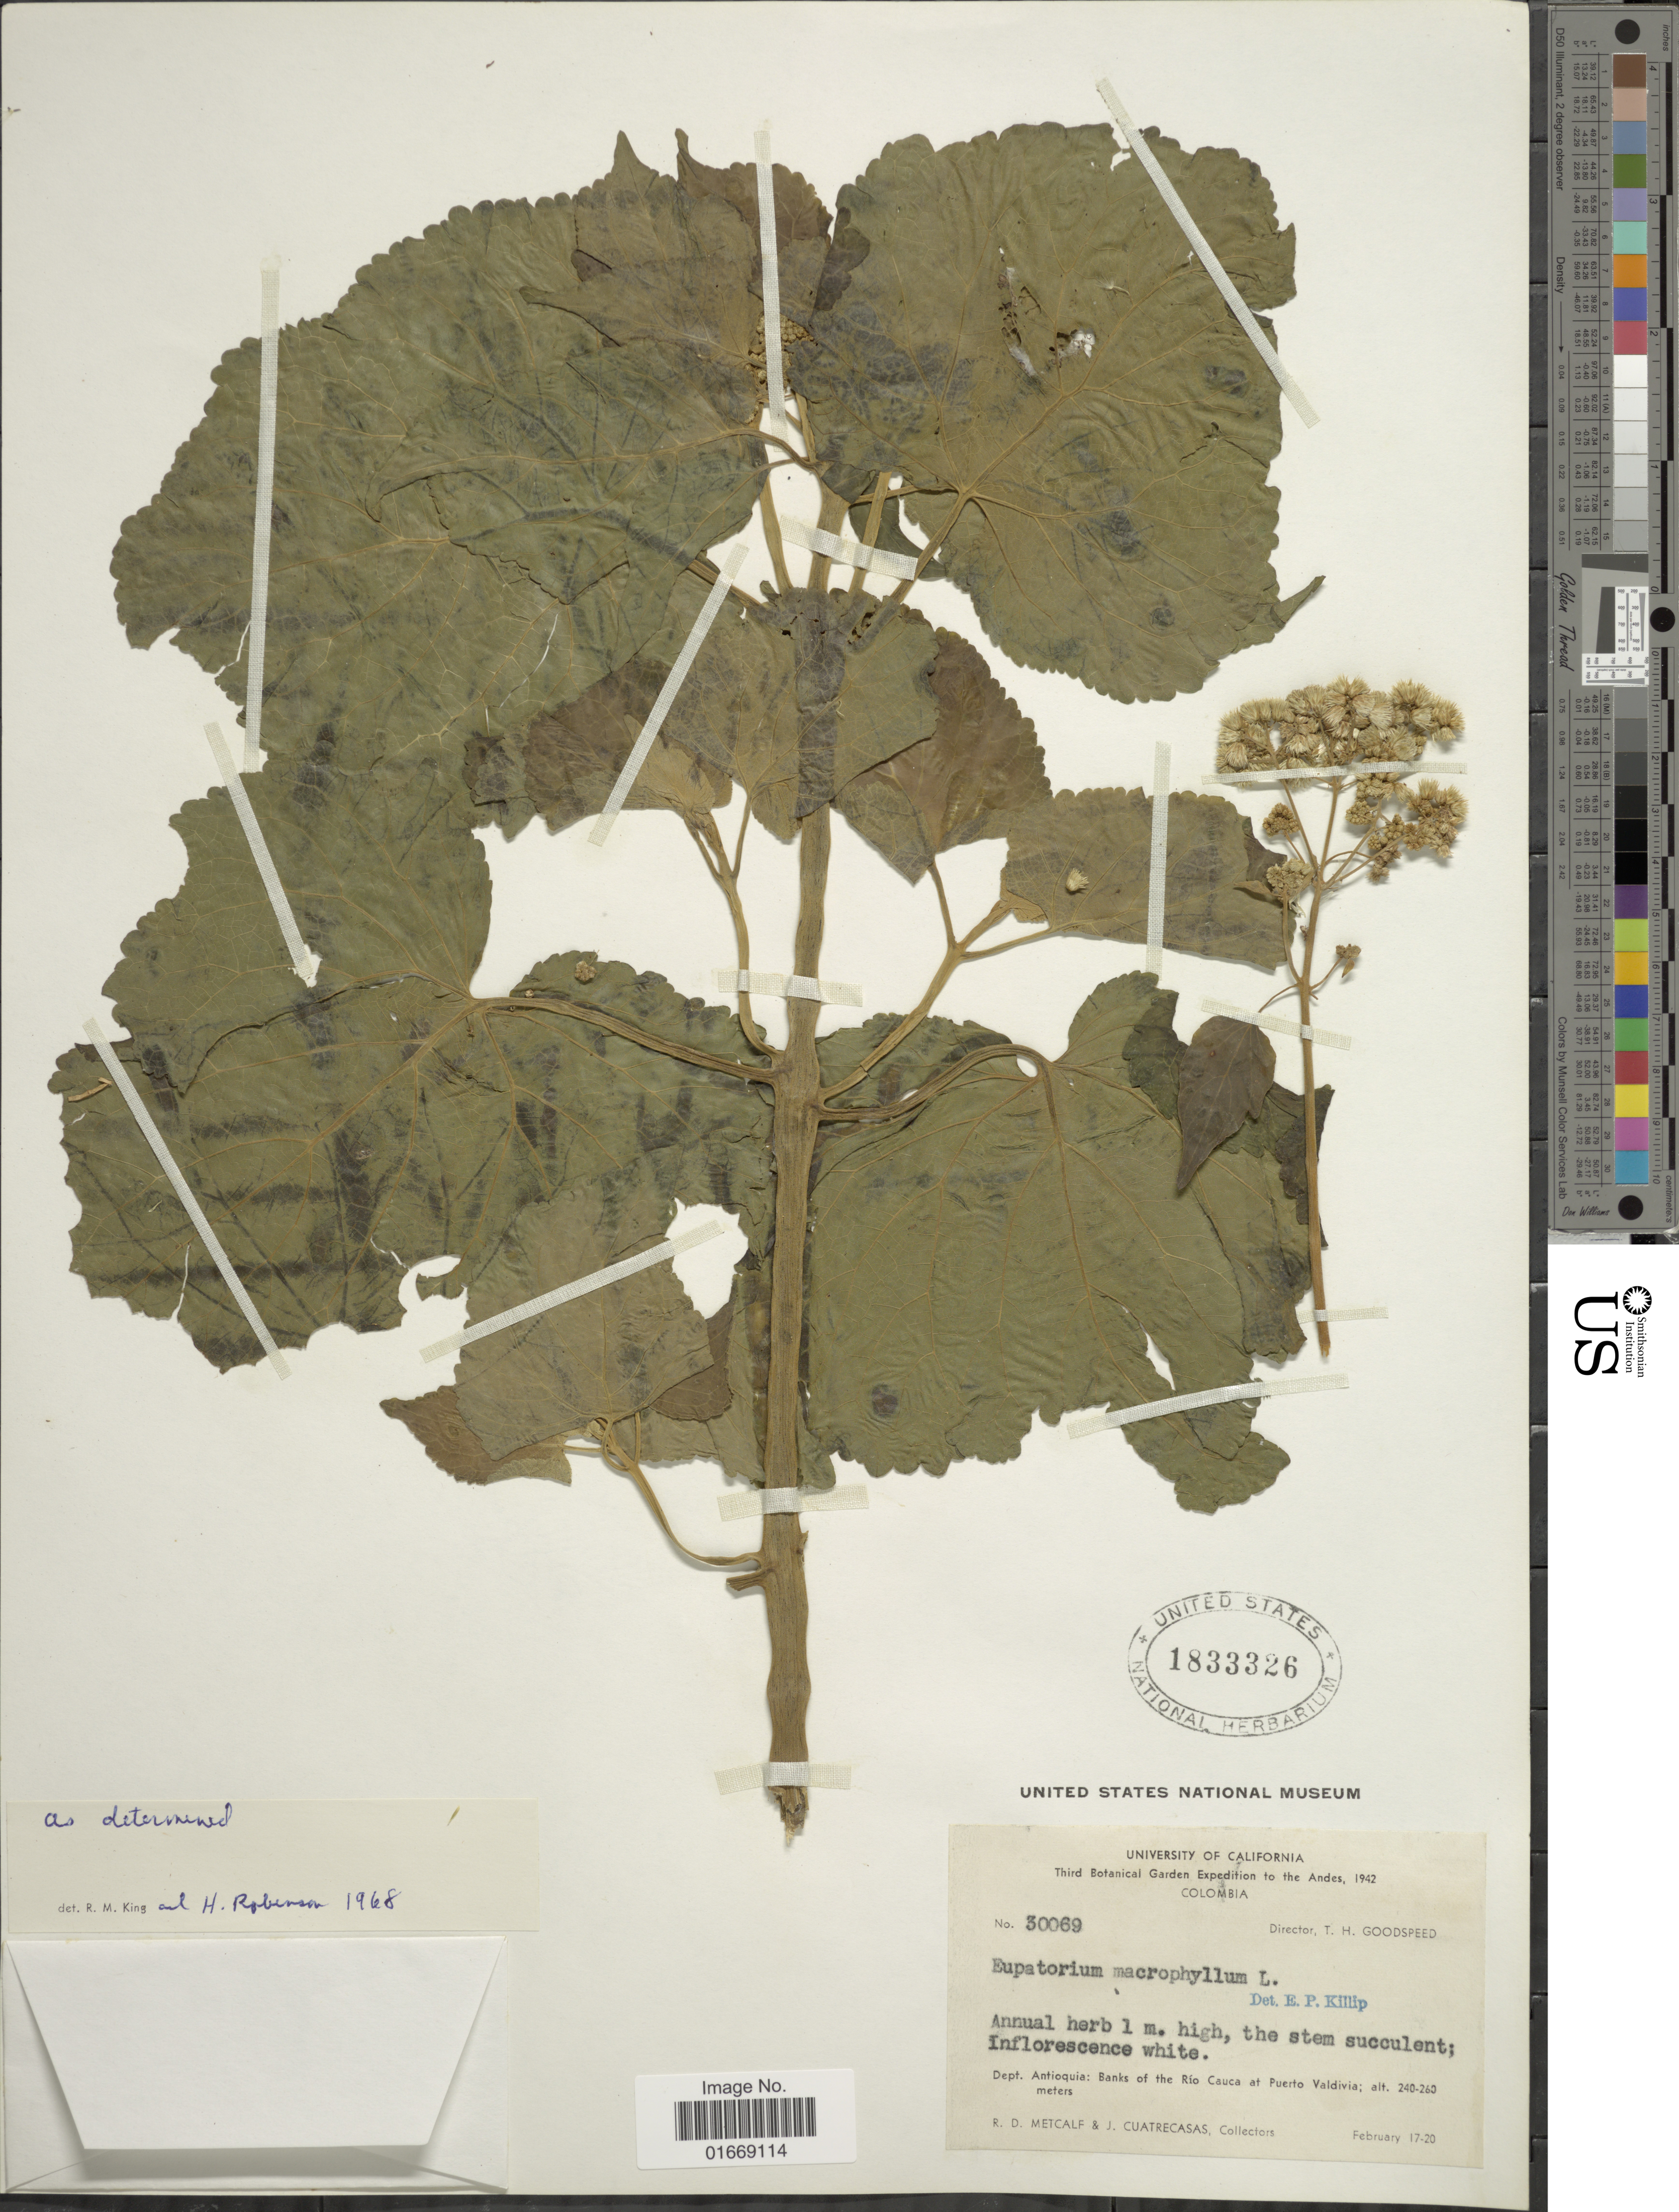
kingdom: Plantae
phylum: Tracheophyta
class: Magnoliopsida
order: Asterales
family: Asteraceae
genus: Hebeclinium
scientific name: Hebeclinium macrophyllum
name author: (L.) DC.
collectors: R. D. Metcalf & J. Cuatrecasas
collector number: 30069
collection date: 1942-02-17/1942-02-20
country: Colombia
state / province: Antioquia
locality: Andes, Banks of the Rio Cauca at Puerto Valdivia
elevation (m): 240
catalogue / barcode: US 1833326